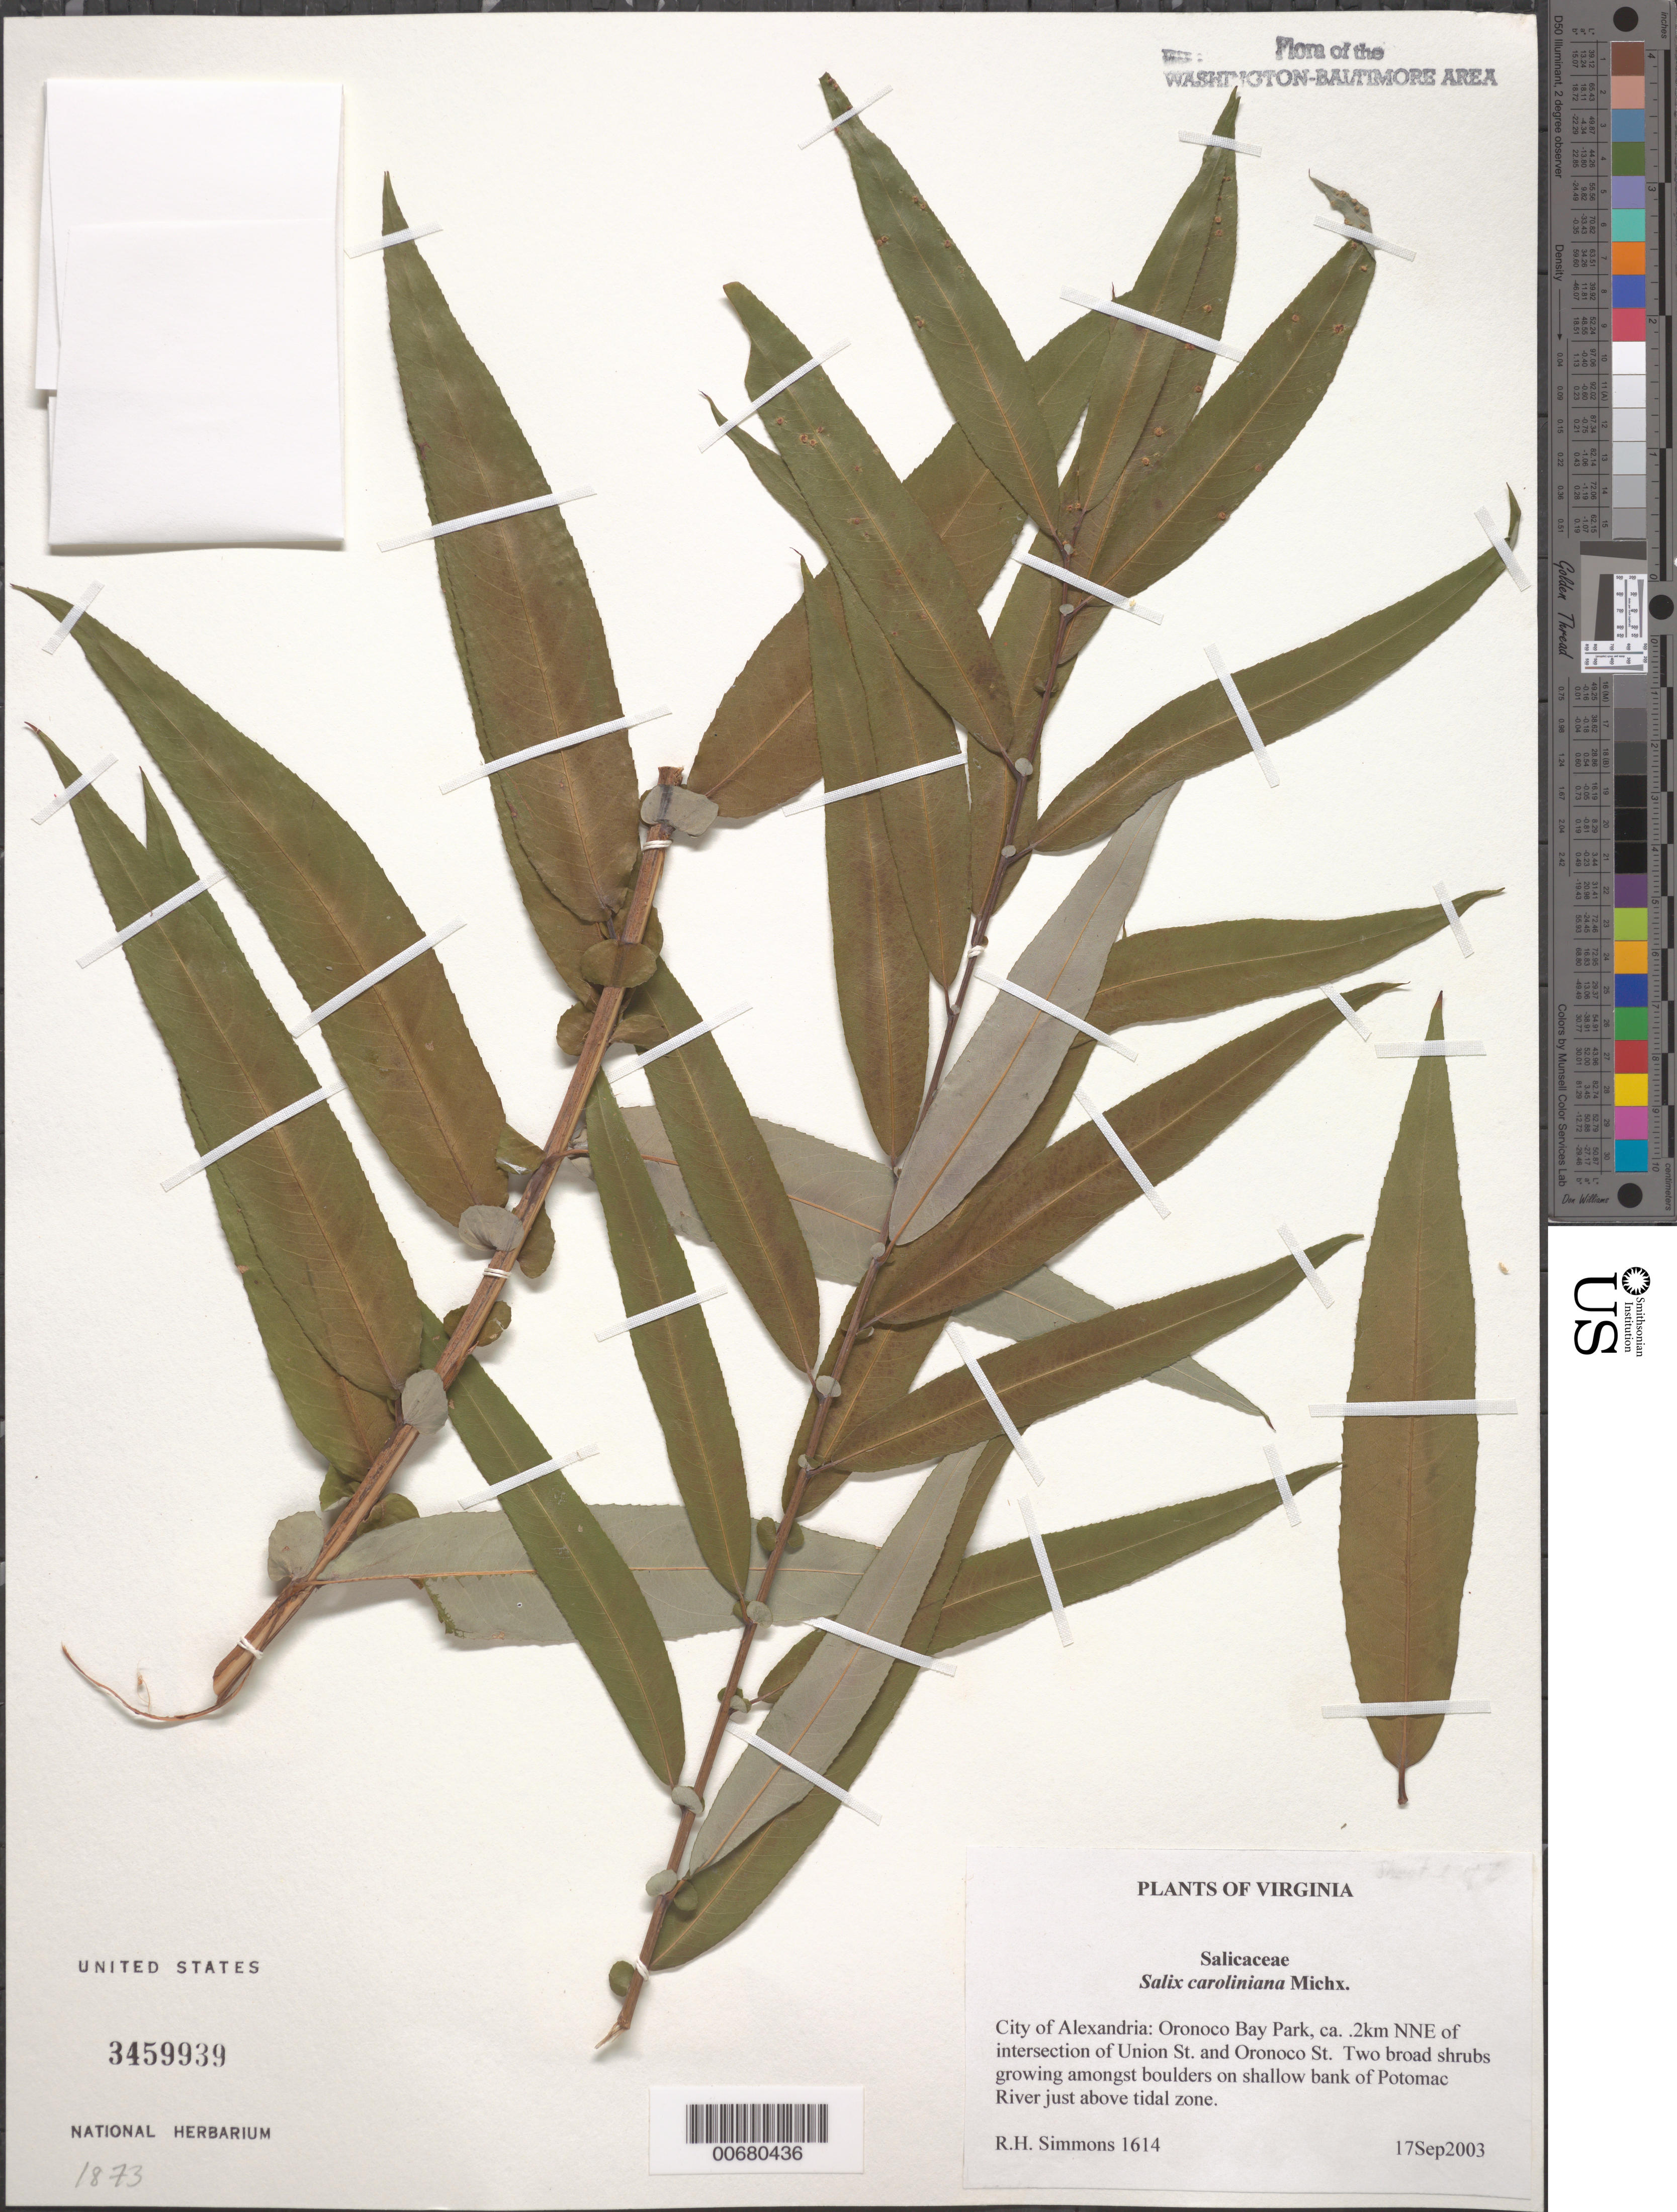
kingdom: Plantae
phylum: Tracheophyta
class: Magnoliopsida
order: Malpighiales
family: Salicaceae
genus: Salix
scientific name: Salix caroliniana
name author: Michx.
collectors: R. H. Simmons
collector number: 1614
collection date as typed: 17 Sep 2003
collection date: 2003-09-17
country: United States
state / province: Virginia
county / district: City of Alexandria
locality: Oronoca Bay Park, ca. 0.2 km NNE of intersection of Union St. and Oronoco St.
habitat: Two broad shrubs growing amongst boulders on shallow bank of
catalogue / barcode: US 3459939